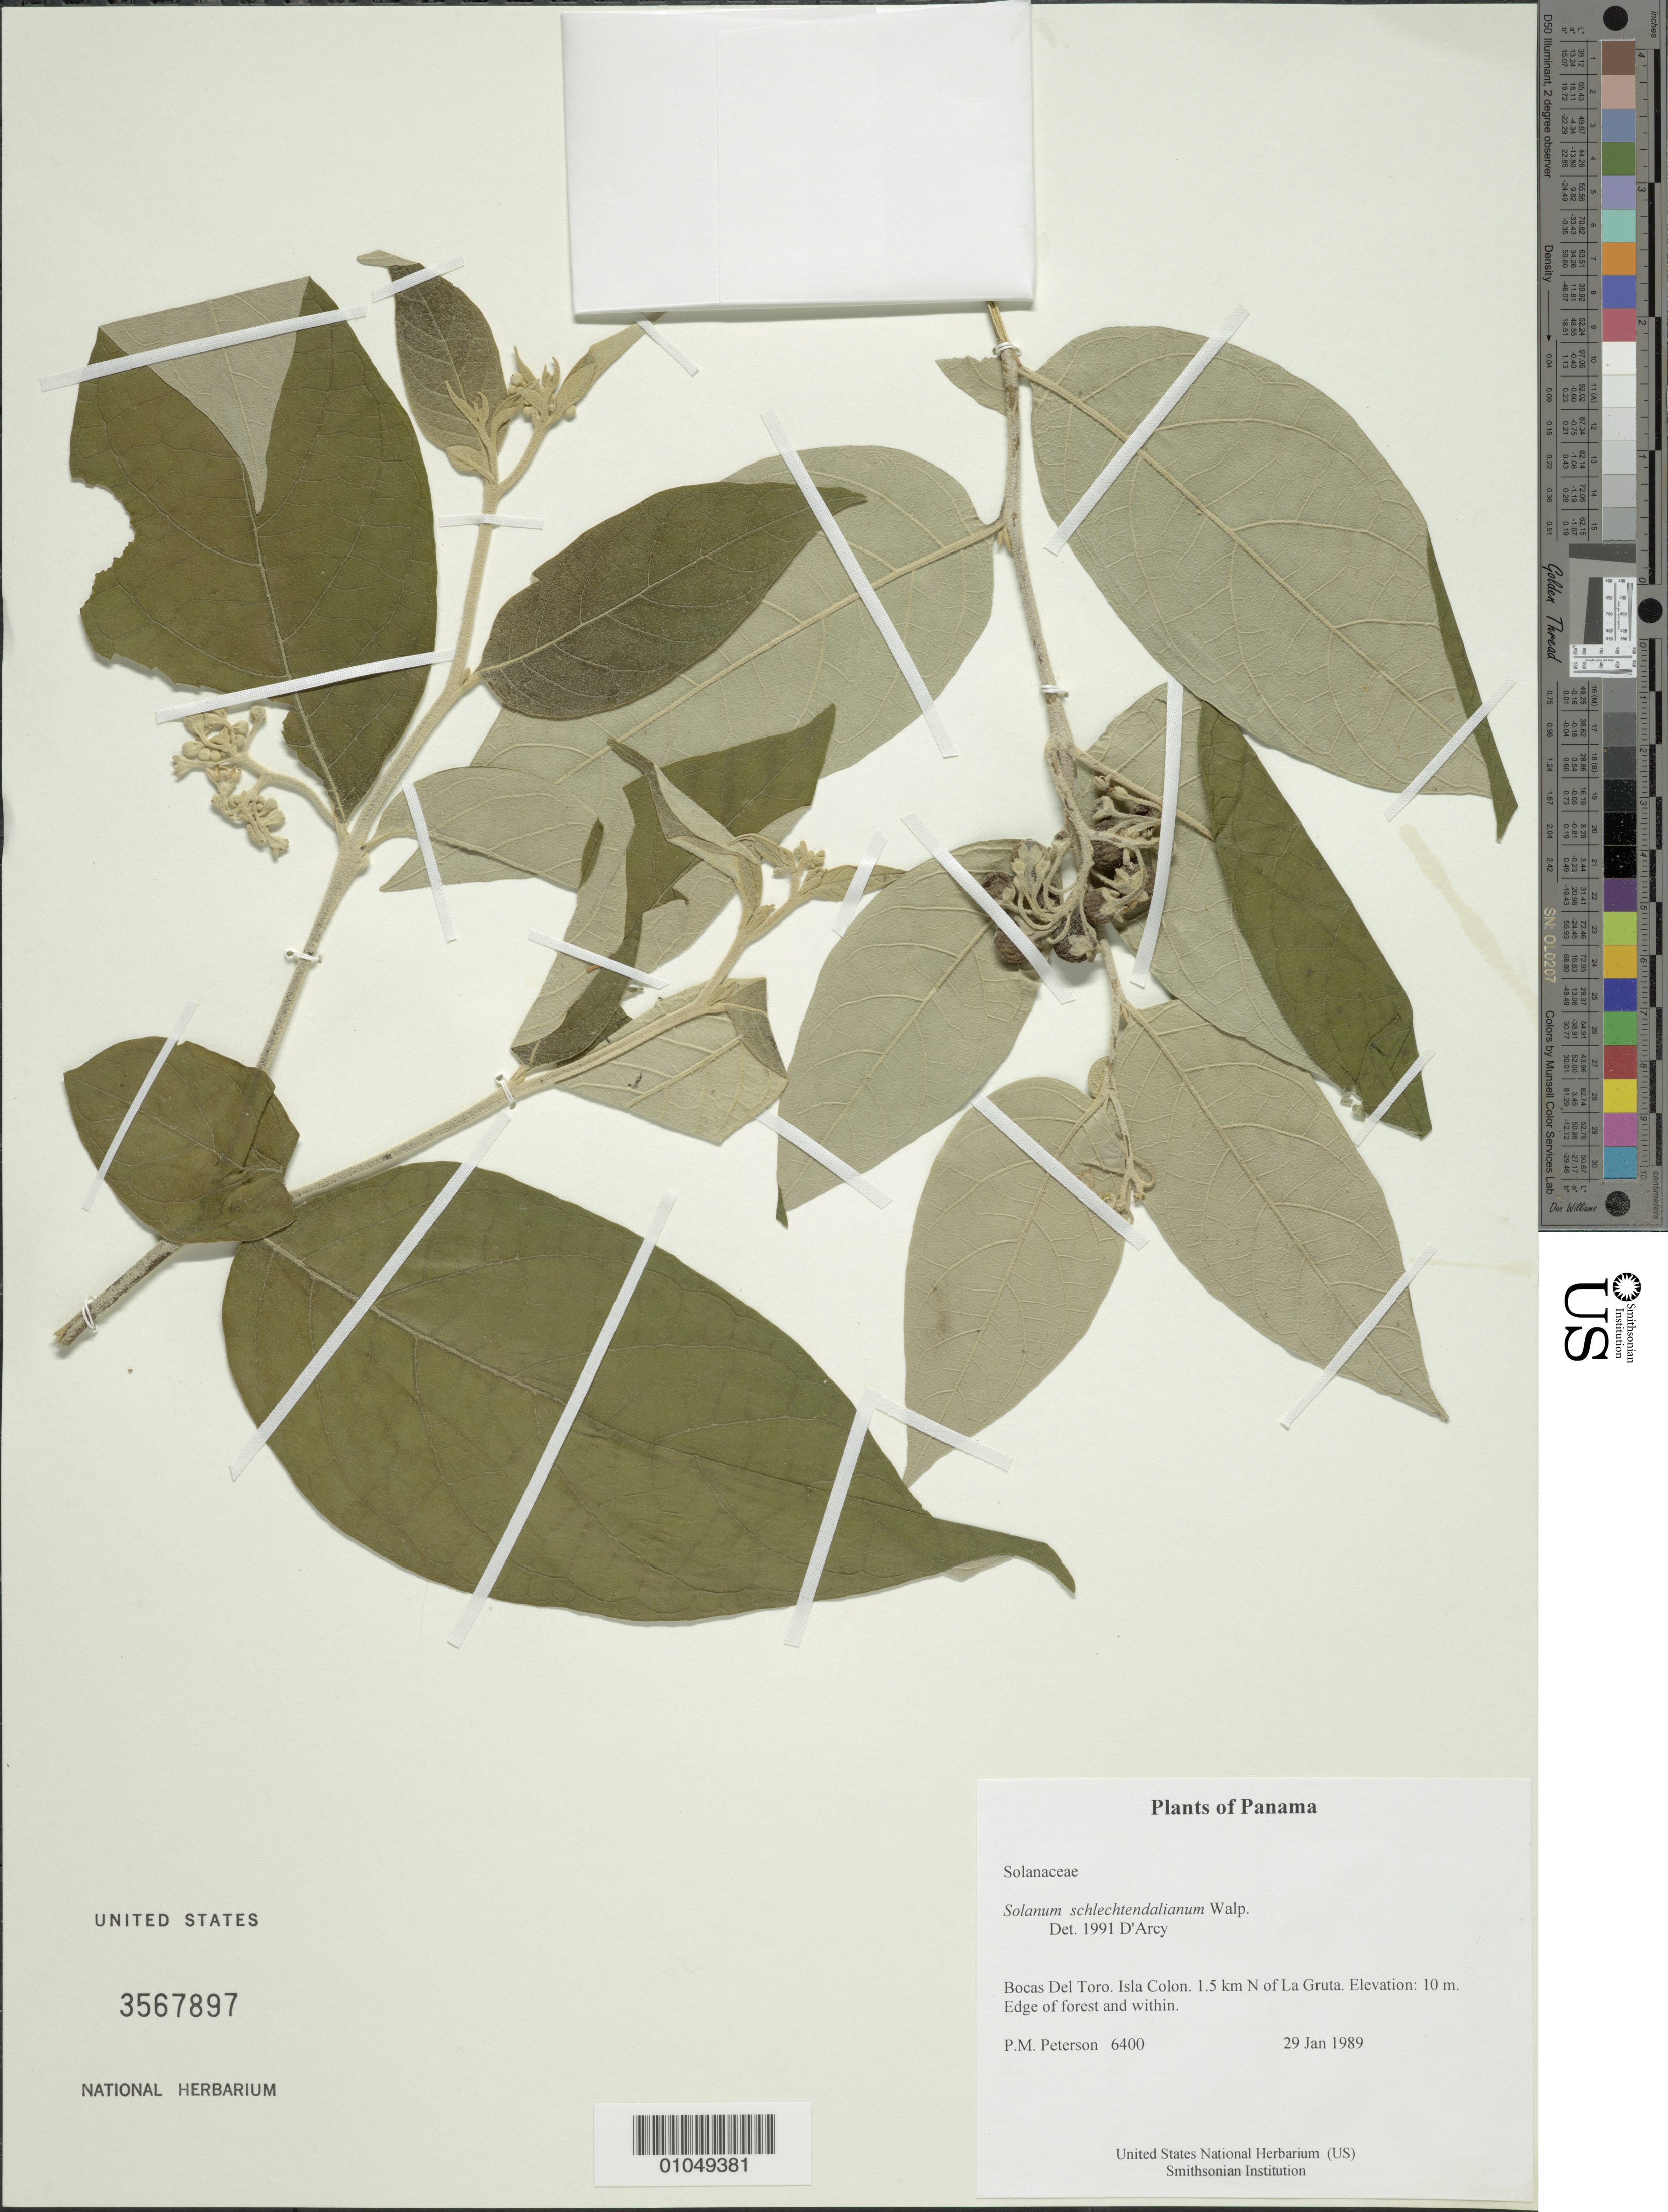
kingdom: Plantae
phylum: Tracheophyta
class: Magnoliopsida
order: Solanales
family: Solanaceae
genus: Solanum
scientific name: Solanum schlechtendalianum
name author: Walp.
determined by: D'Arcy, W. G.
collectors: P. M. Peterson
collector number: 06400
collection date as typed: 29 Jan 1989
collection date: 1989-01-29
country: Panama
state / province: Bocas del Toro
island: Colón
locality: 1.5 km N of La Gruta.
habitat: Edge of forest and within.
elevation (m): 10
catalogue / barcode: US 3567897